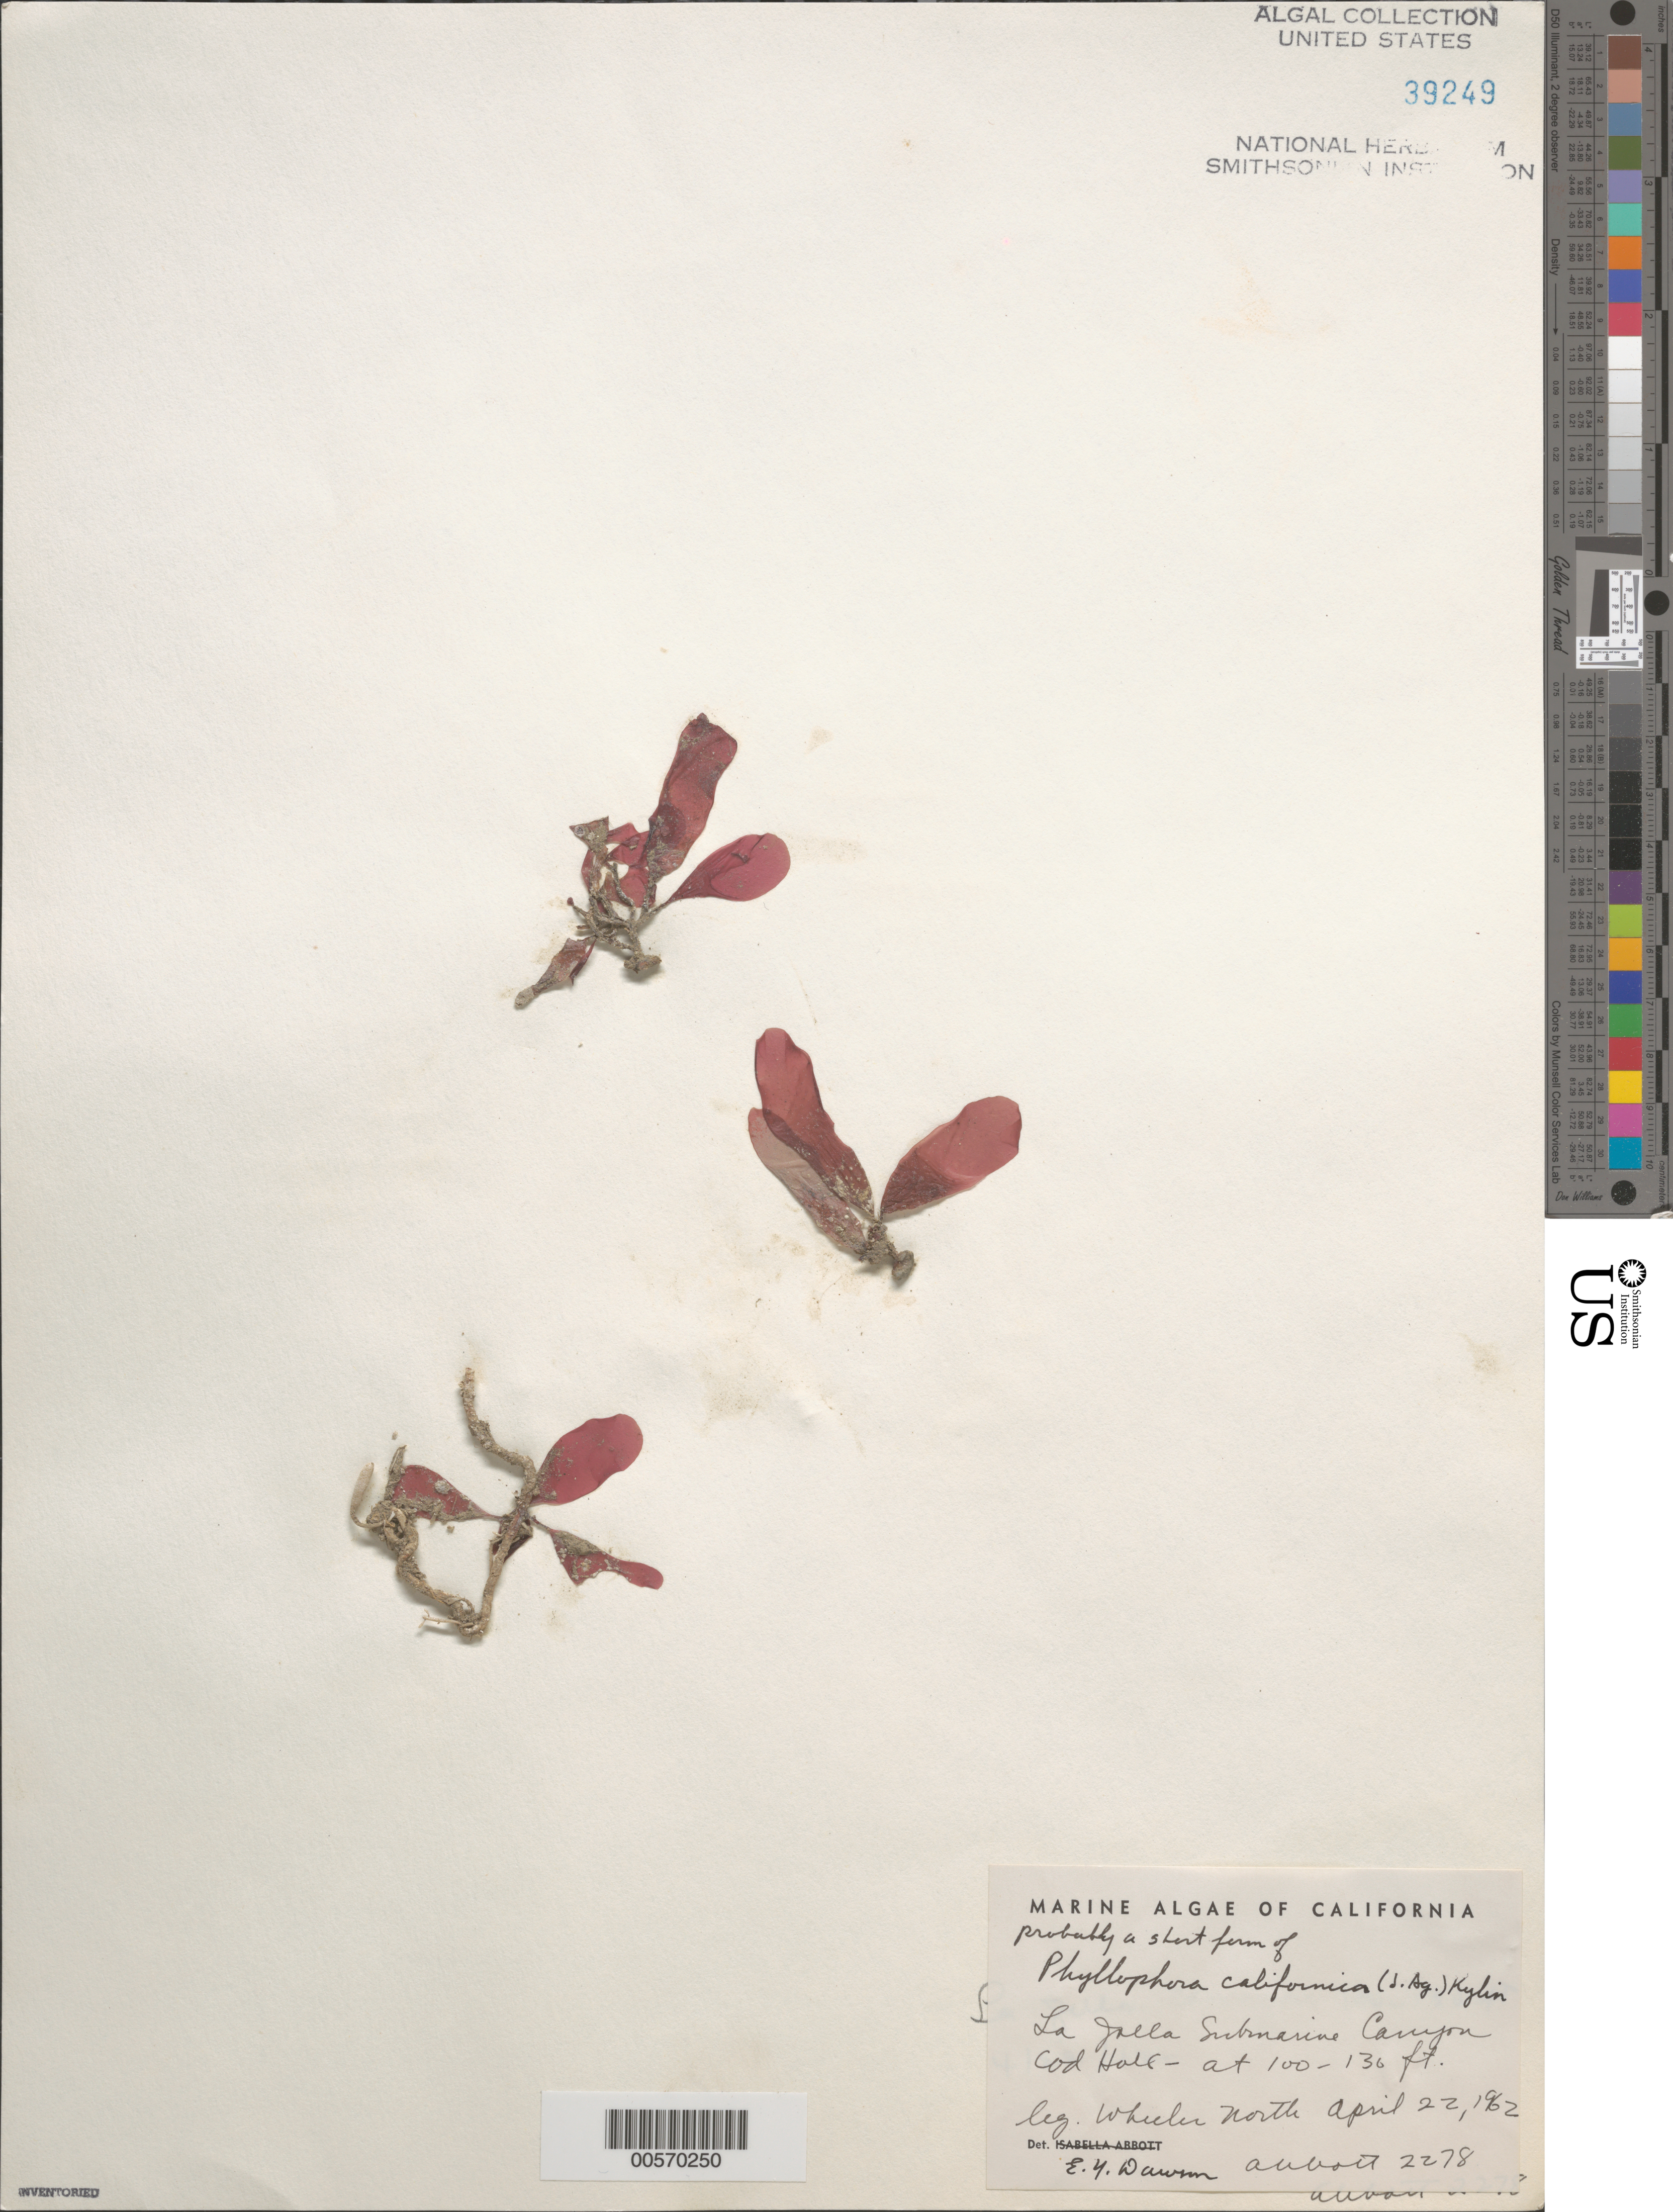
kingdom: Plantae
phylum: Rhodophyta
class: Florideophyceae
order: Gigartinales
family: Phyllophoraceae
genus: Ozophora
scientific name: Ozophora clevelandii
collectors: W. North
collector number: IAA 2278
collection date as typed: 22 Apr 1962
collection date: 1962-04-22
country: United States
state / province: California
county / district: San Diego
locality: Cod Hole, La jolla Submarine Canyon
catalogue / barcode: US 39249